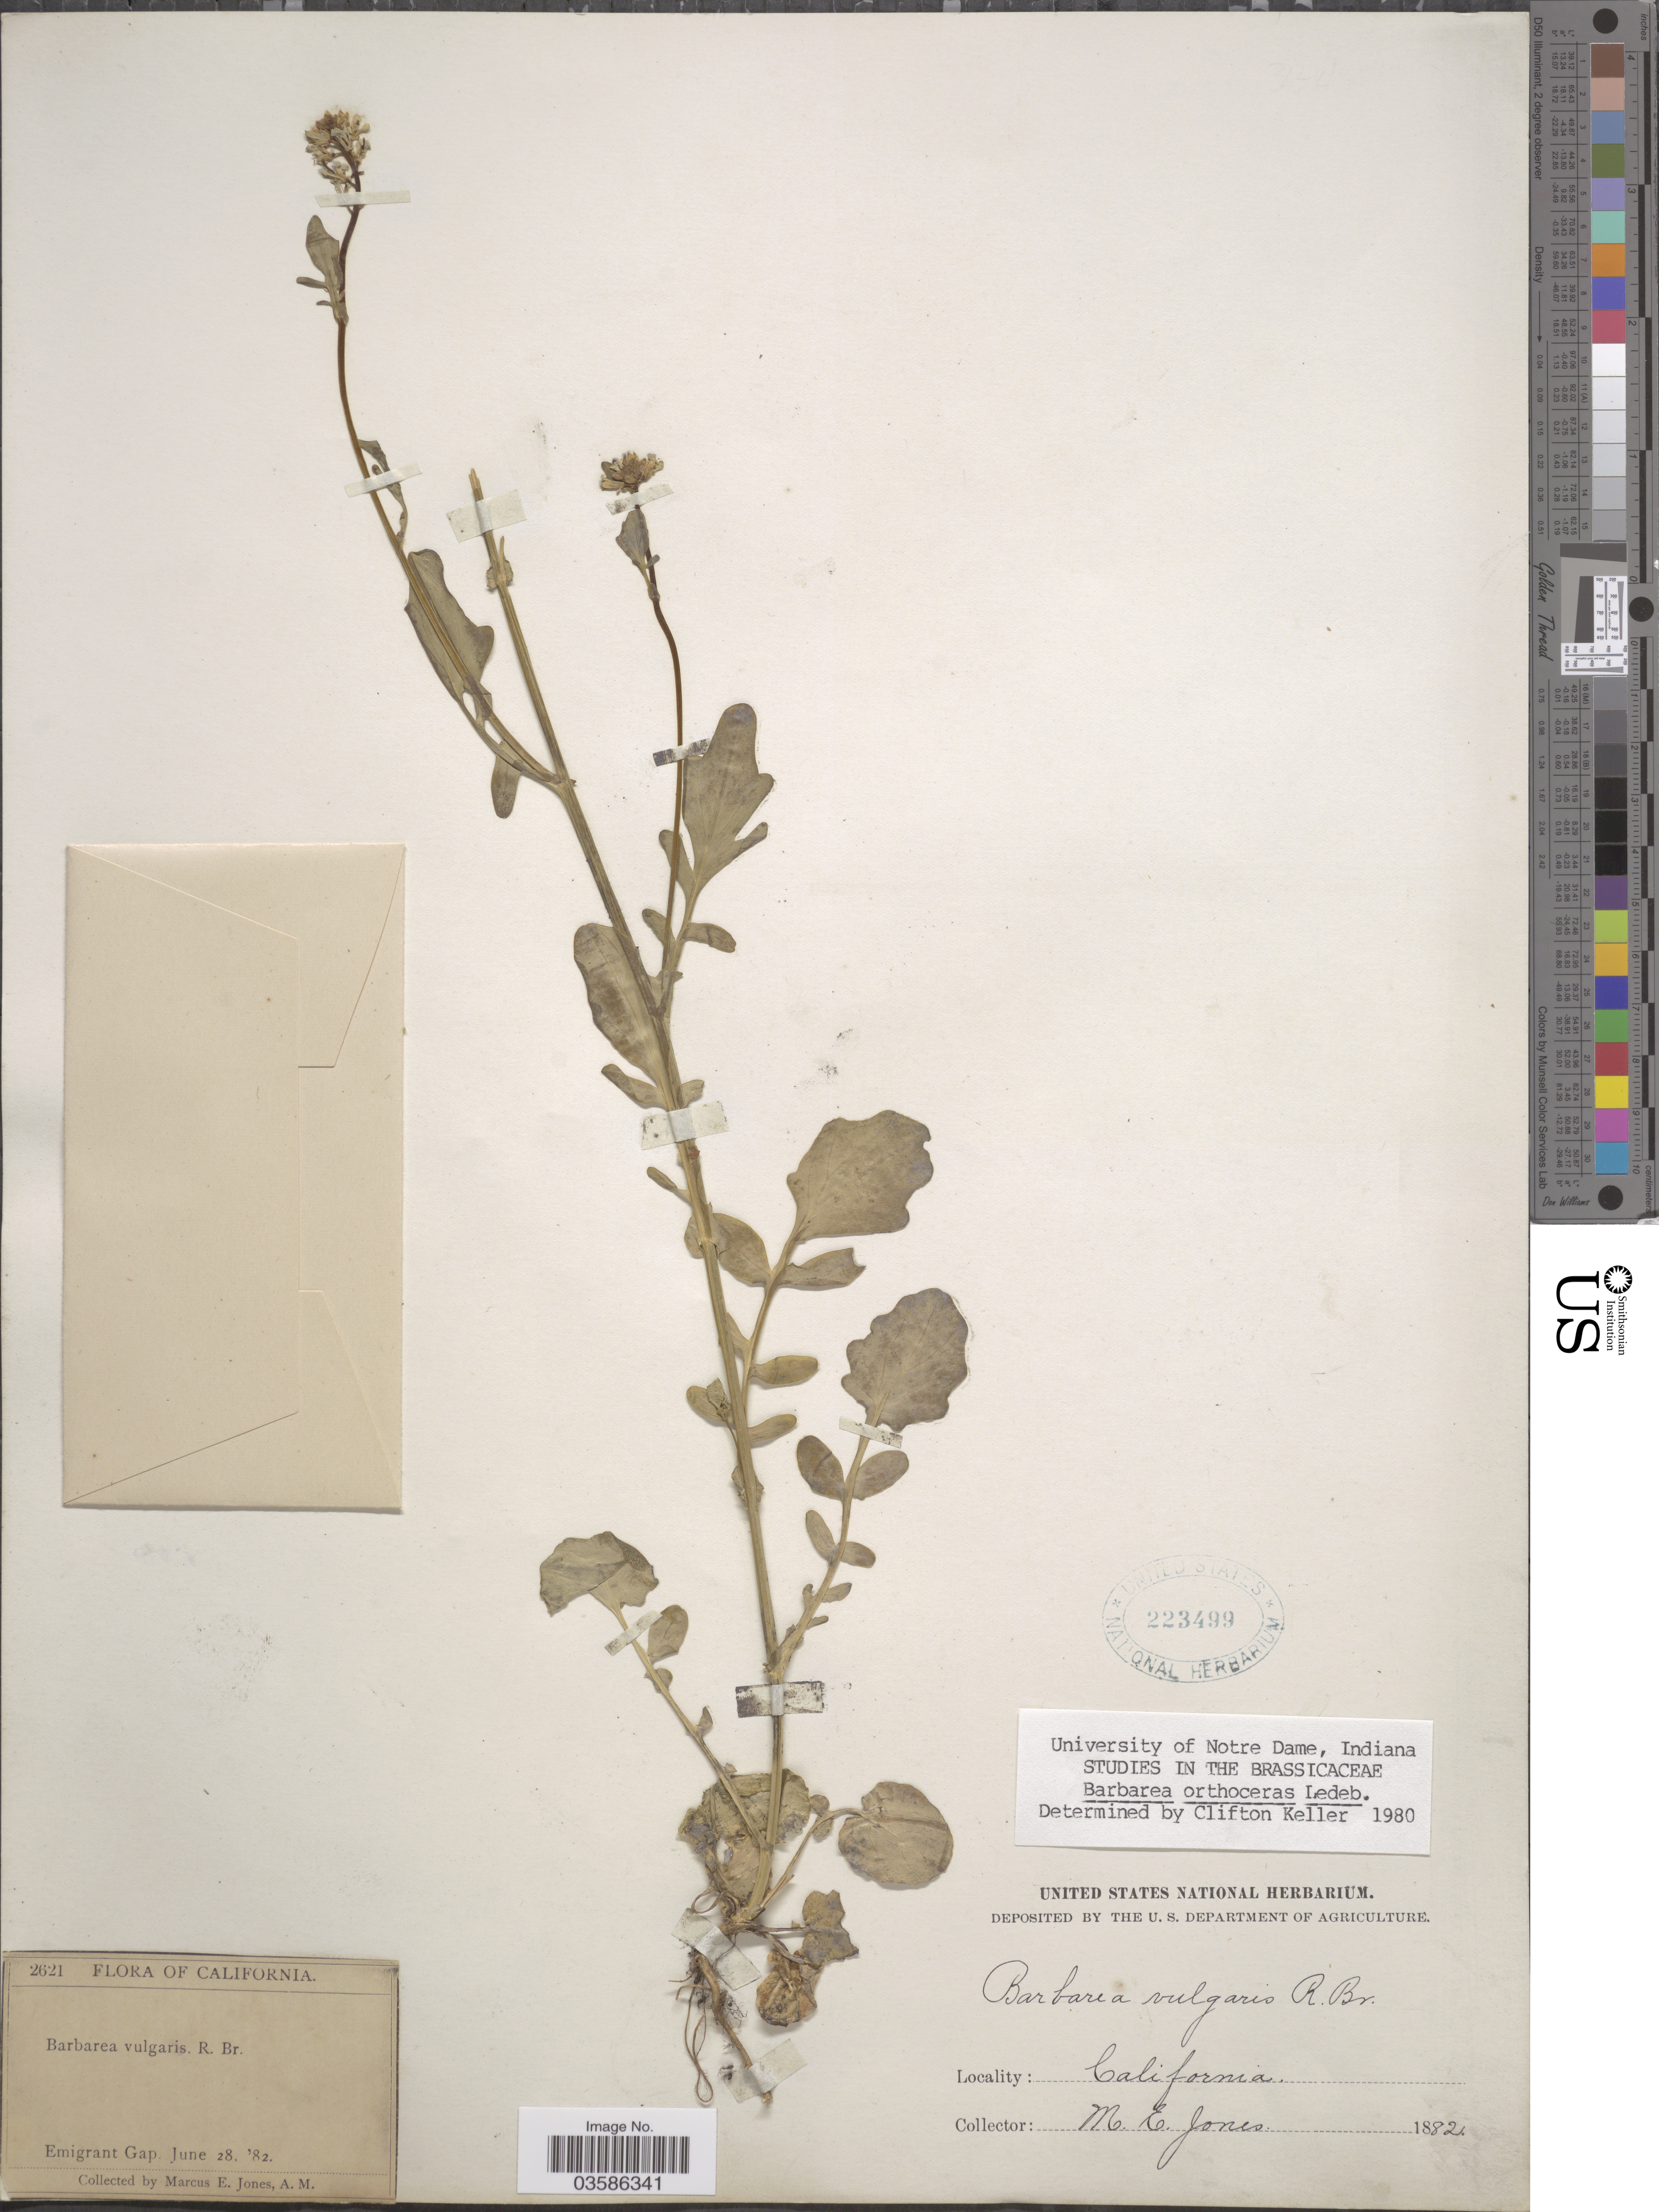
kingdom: Plantae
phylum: Tracheophyta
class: Magnoliopsida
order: Brassicales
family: Brassicaceae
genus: Barbarea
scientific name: Barbarea orthoceras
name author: Ledeb.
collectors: M. E. Jones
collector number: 2621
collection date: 1882-06-28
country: United States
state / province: California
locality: Emigrant Gap.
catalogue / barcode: US 223499